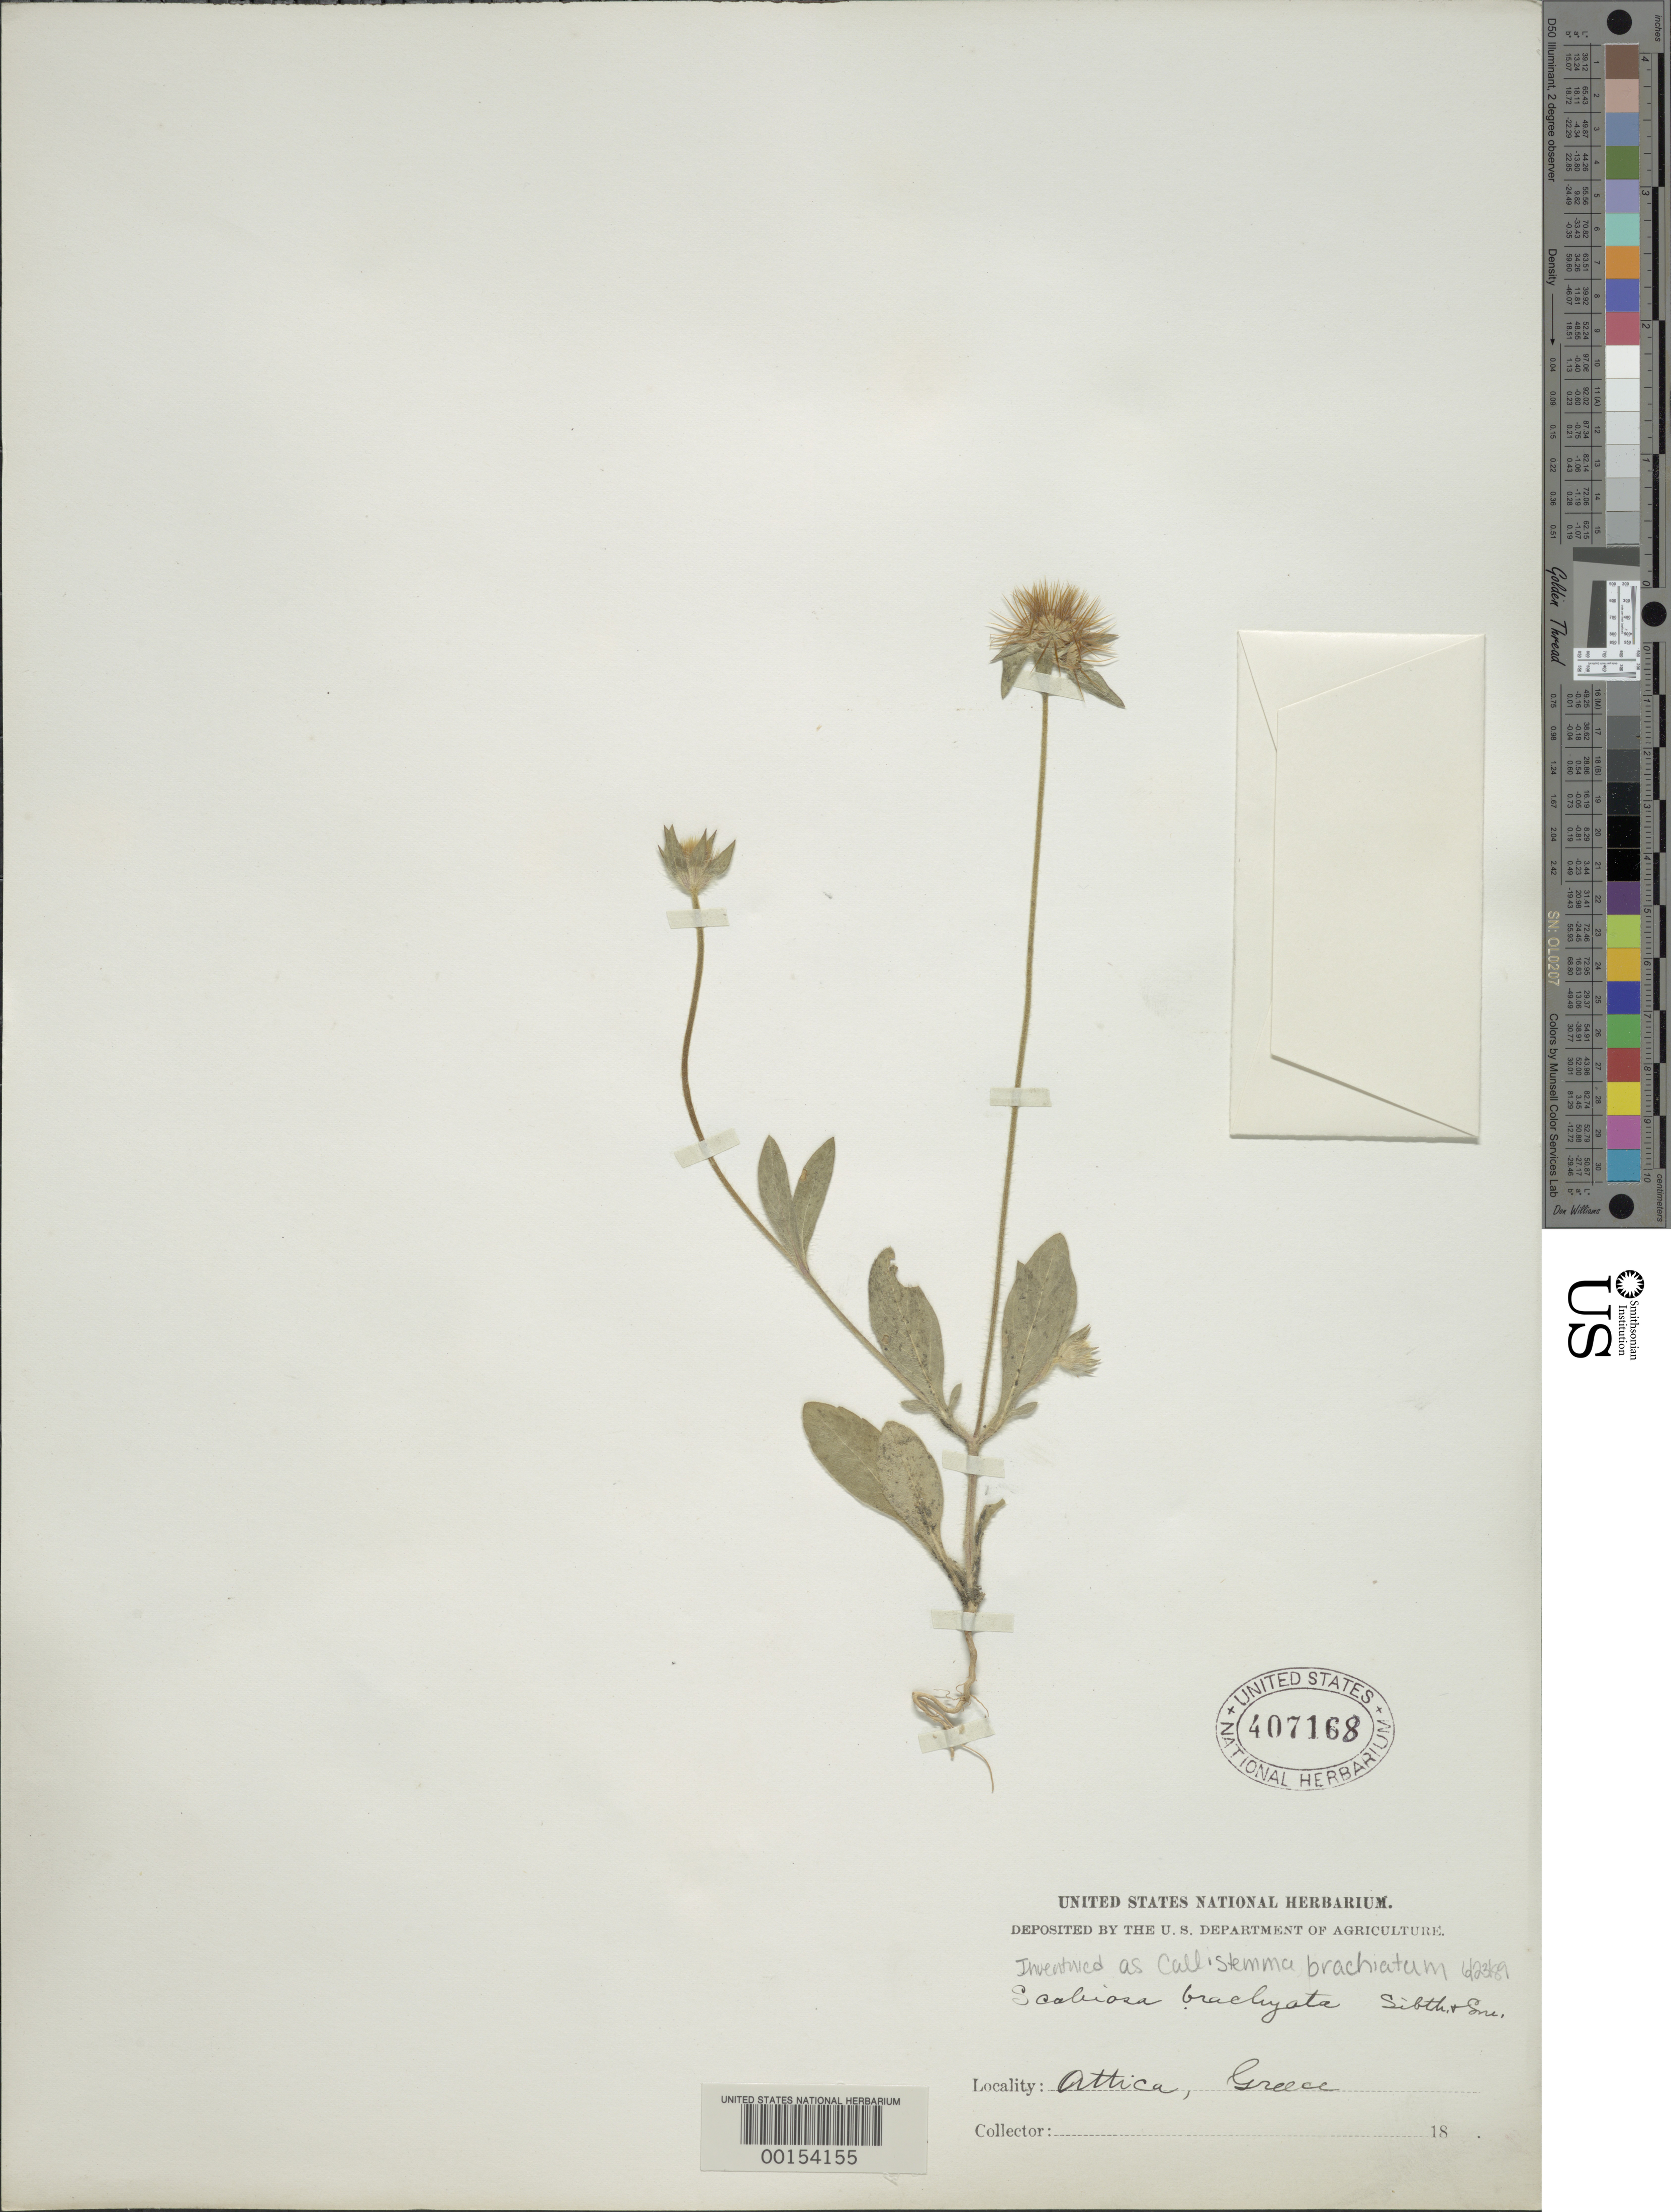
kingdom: Plantae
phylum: Tracheophyta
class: Magnoliopsida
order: Dipsacales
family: Caprifoliaceae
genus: Tremastelma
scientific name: Tremastelma palaestinum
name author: (L.) Janch.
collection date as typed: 18--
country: Greece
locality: Attica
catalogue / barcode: US 407168